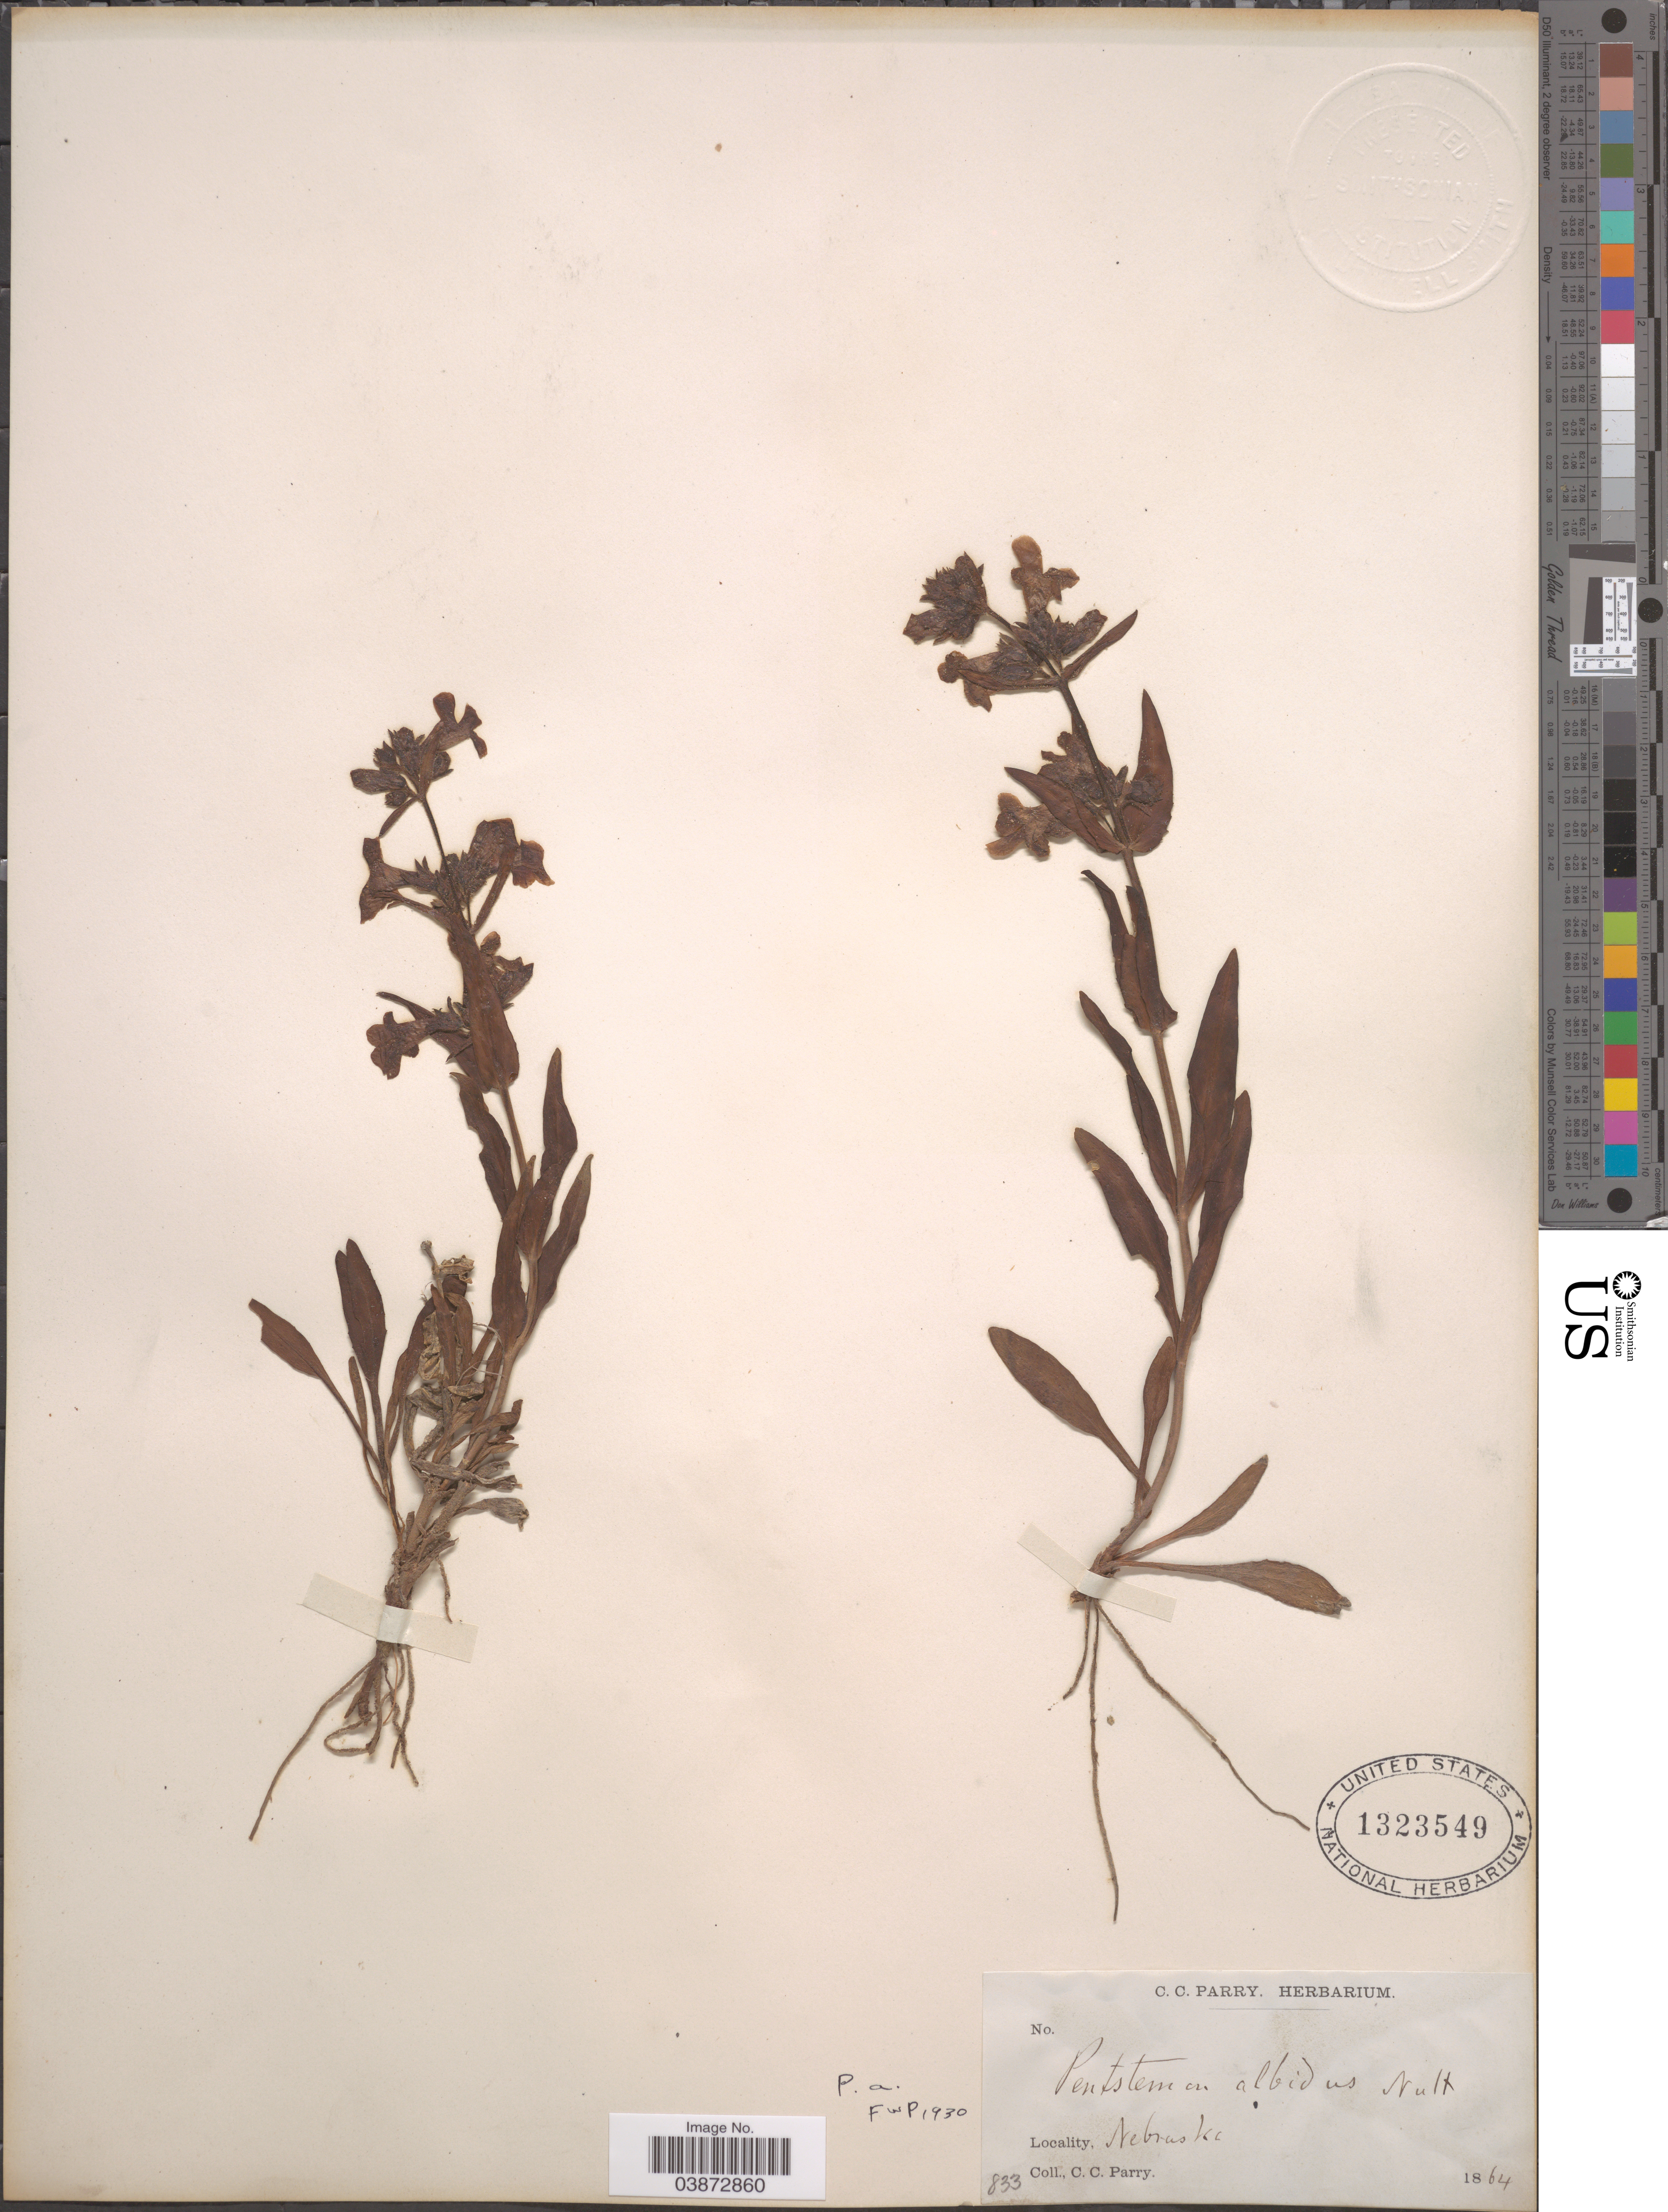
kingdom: Plantae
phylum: Tracheophyta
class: Magnoliopsida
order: Lamiales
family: Plantaginaceae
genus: Penstemon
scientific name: Penstemon albidus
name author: Nutt.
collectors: C. C. Parry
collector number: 833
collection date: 1864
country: United States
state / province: Nebraska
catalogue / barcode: US 1323549